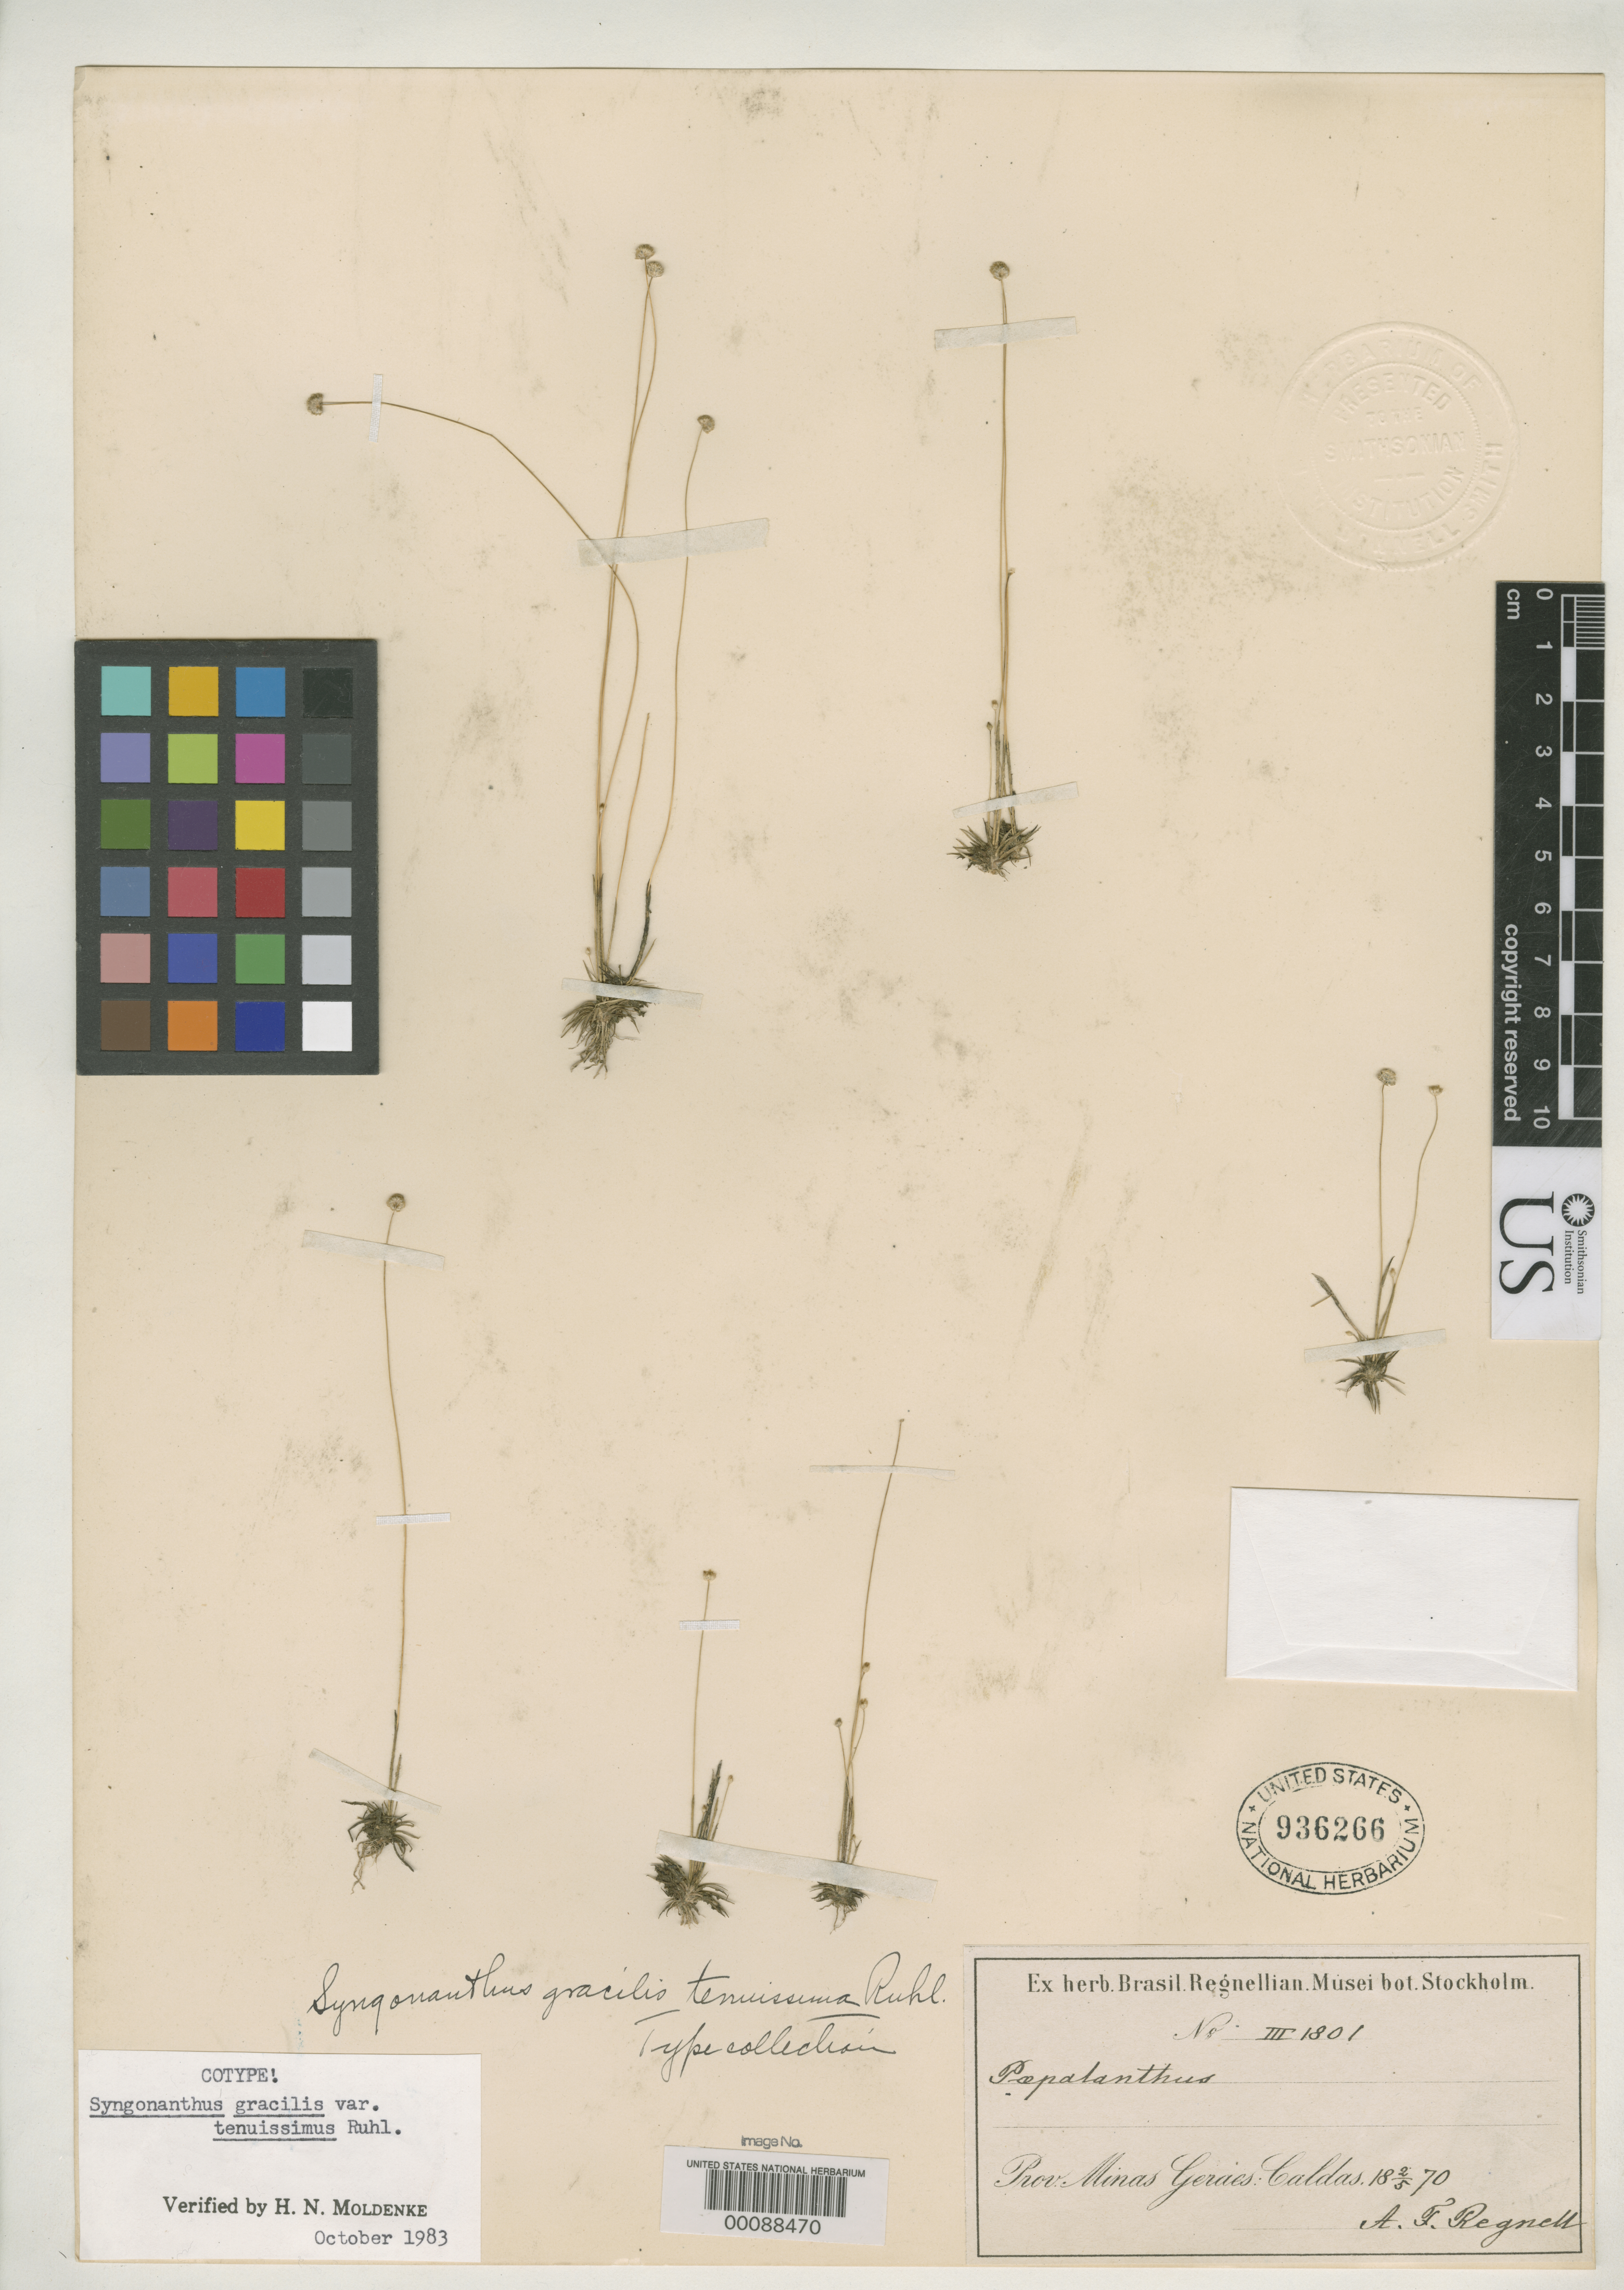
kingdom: Plantae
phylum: Tracheophyta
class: Liliopsida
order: Poales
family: Eriocaulaceae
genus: Syngonanthus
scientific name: Syngonanthus gracilis var. tenuissima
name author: Ruhland in Engl.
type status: Type Collection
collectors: A. F. Regnell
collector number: III 1801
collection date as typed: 02 Mar 1870 or 05 Feb 1870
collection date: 1870-02-05 or 1870-03-02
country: Brazil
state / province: Minas Gerais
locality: Caldas.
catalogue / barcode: US 936266